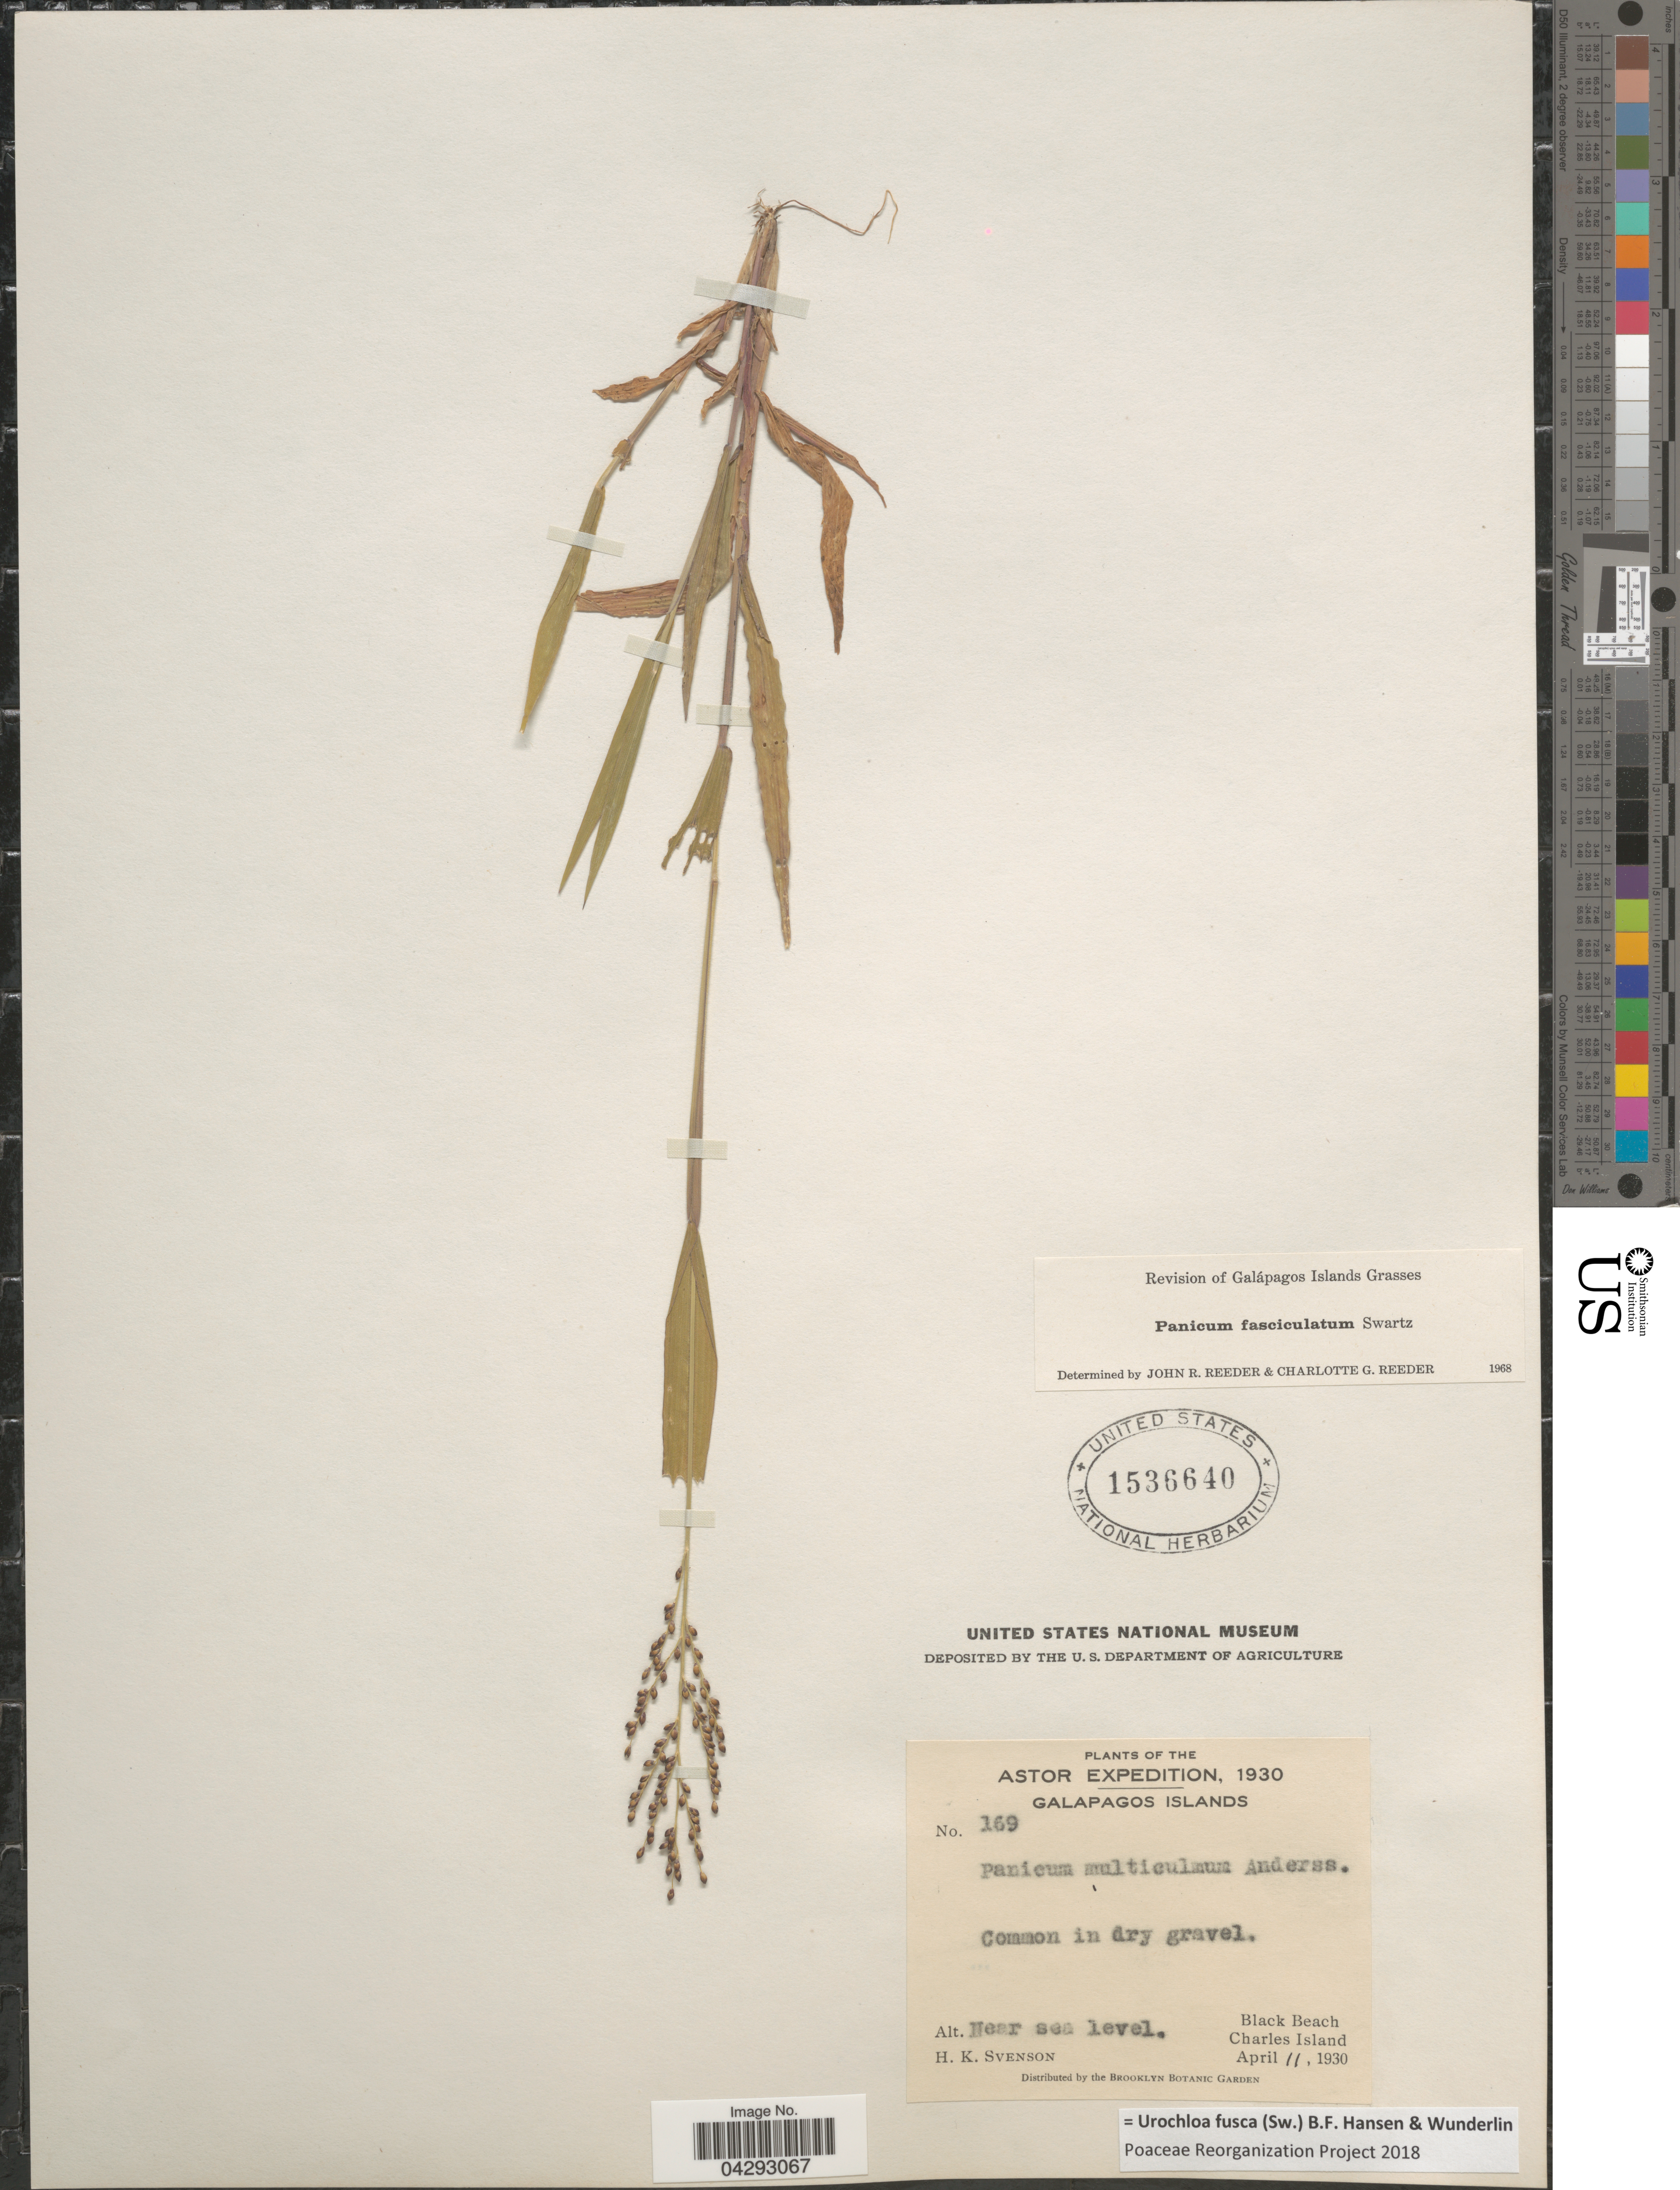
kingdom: Plantae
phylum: Tracheophyta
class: Liliopsida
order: Poales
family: Poaceae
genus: Urochloa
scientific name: Urochloa fusca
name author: (Sw.) B.F. Hansen & Wunderlin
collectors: H. K. Svenson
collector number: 169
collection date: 1930-04-11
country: Ecuador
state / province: Colón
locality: Astor Expedition, 1930. Galapagos Islands. Common in dry gravel. Black Beach. Charles Island.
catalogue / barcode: US 1536640